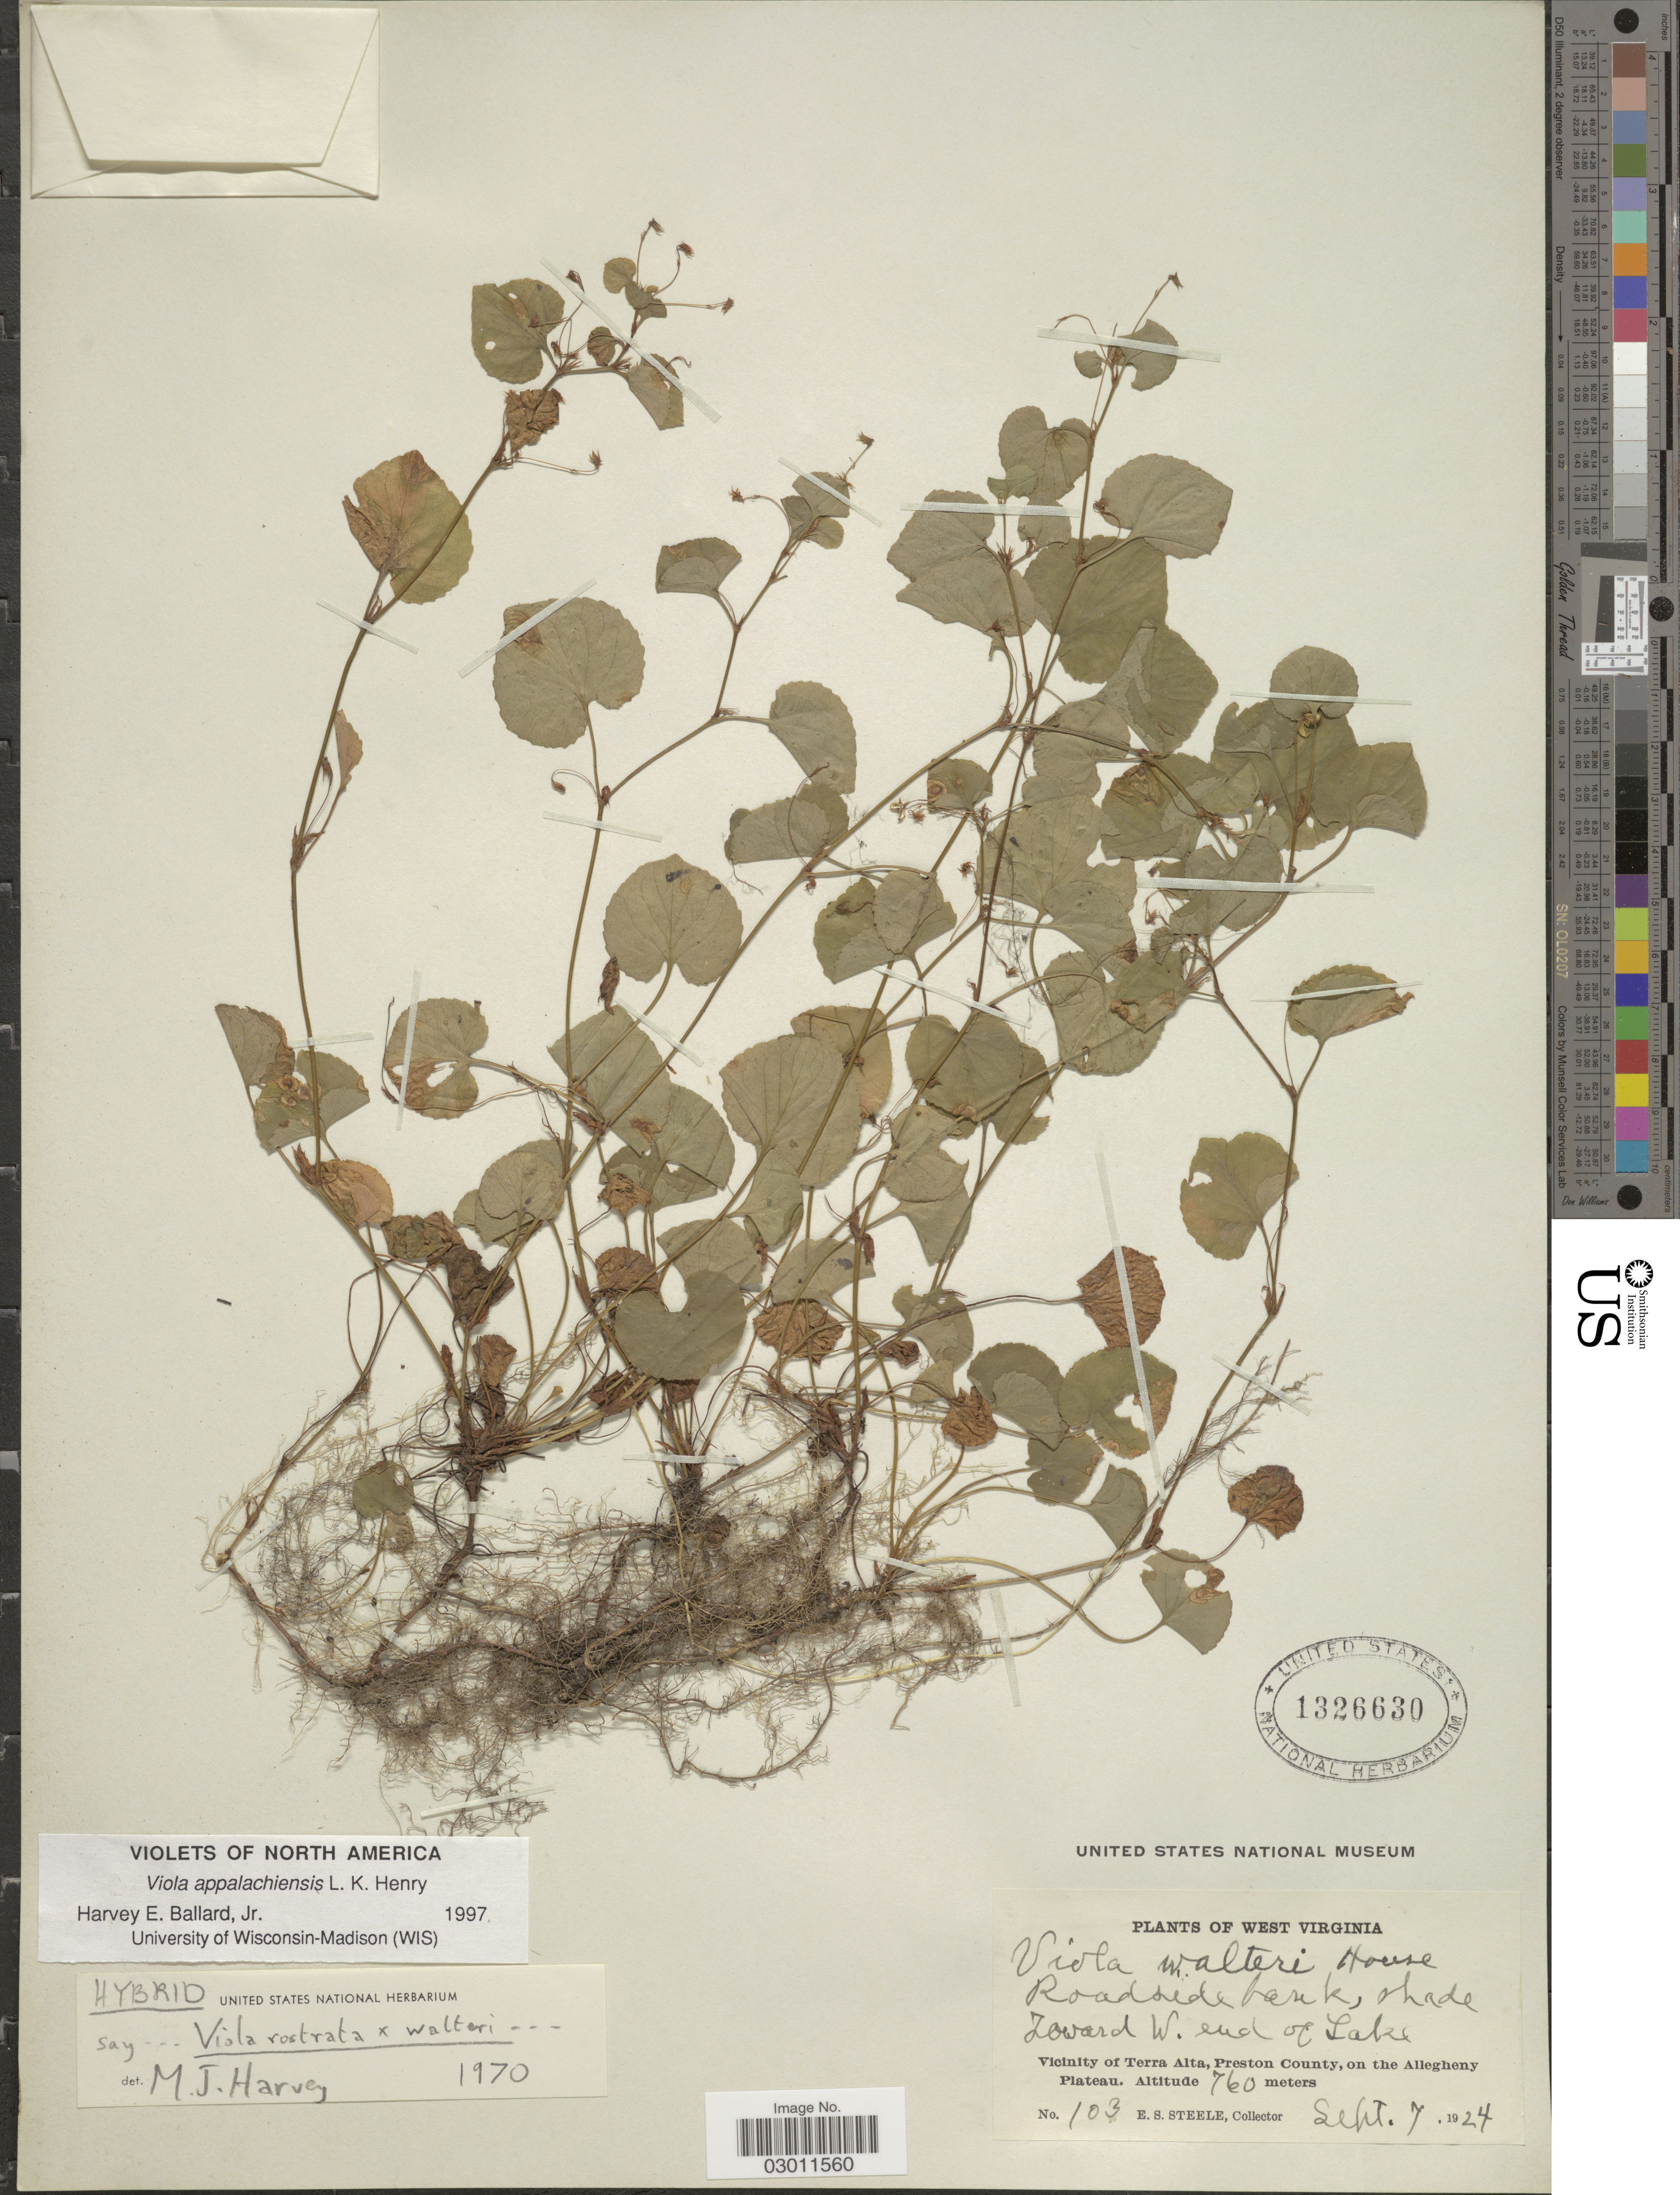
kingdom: Plantae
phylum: Tracheophyta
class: Magnoliopsida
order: Malpighiales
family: Violaceae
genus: Viola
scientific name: Viola appalachiensis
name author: L.K. Henry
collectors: E. Steele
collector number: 103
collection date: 1924-09-07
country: United States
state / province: West Virginia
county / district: Preston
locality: Roadside bank, toward W. end of Lake, Vicinity of Terra Alta, Preston County, on the Allegheny Plateau.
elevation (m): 760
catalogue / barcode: US 1326630